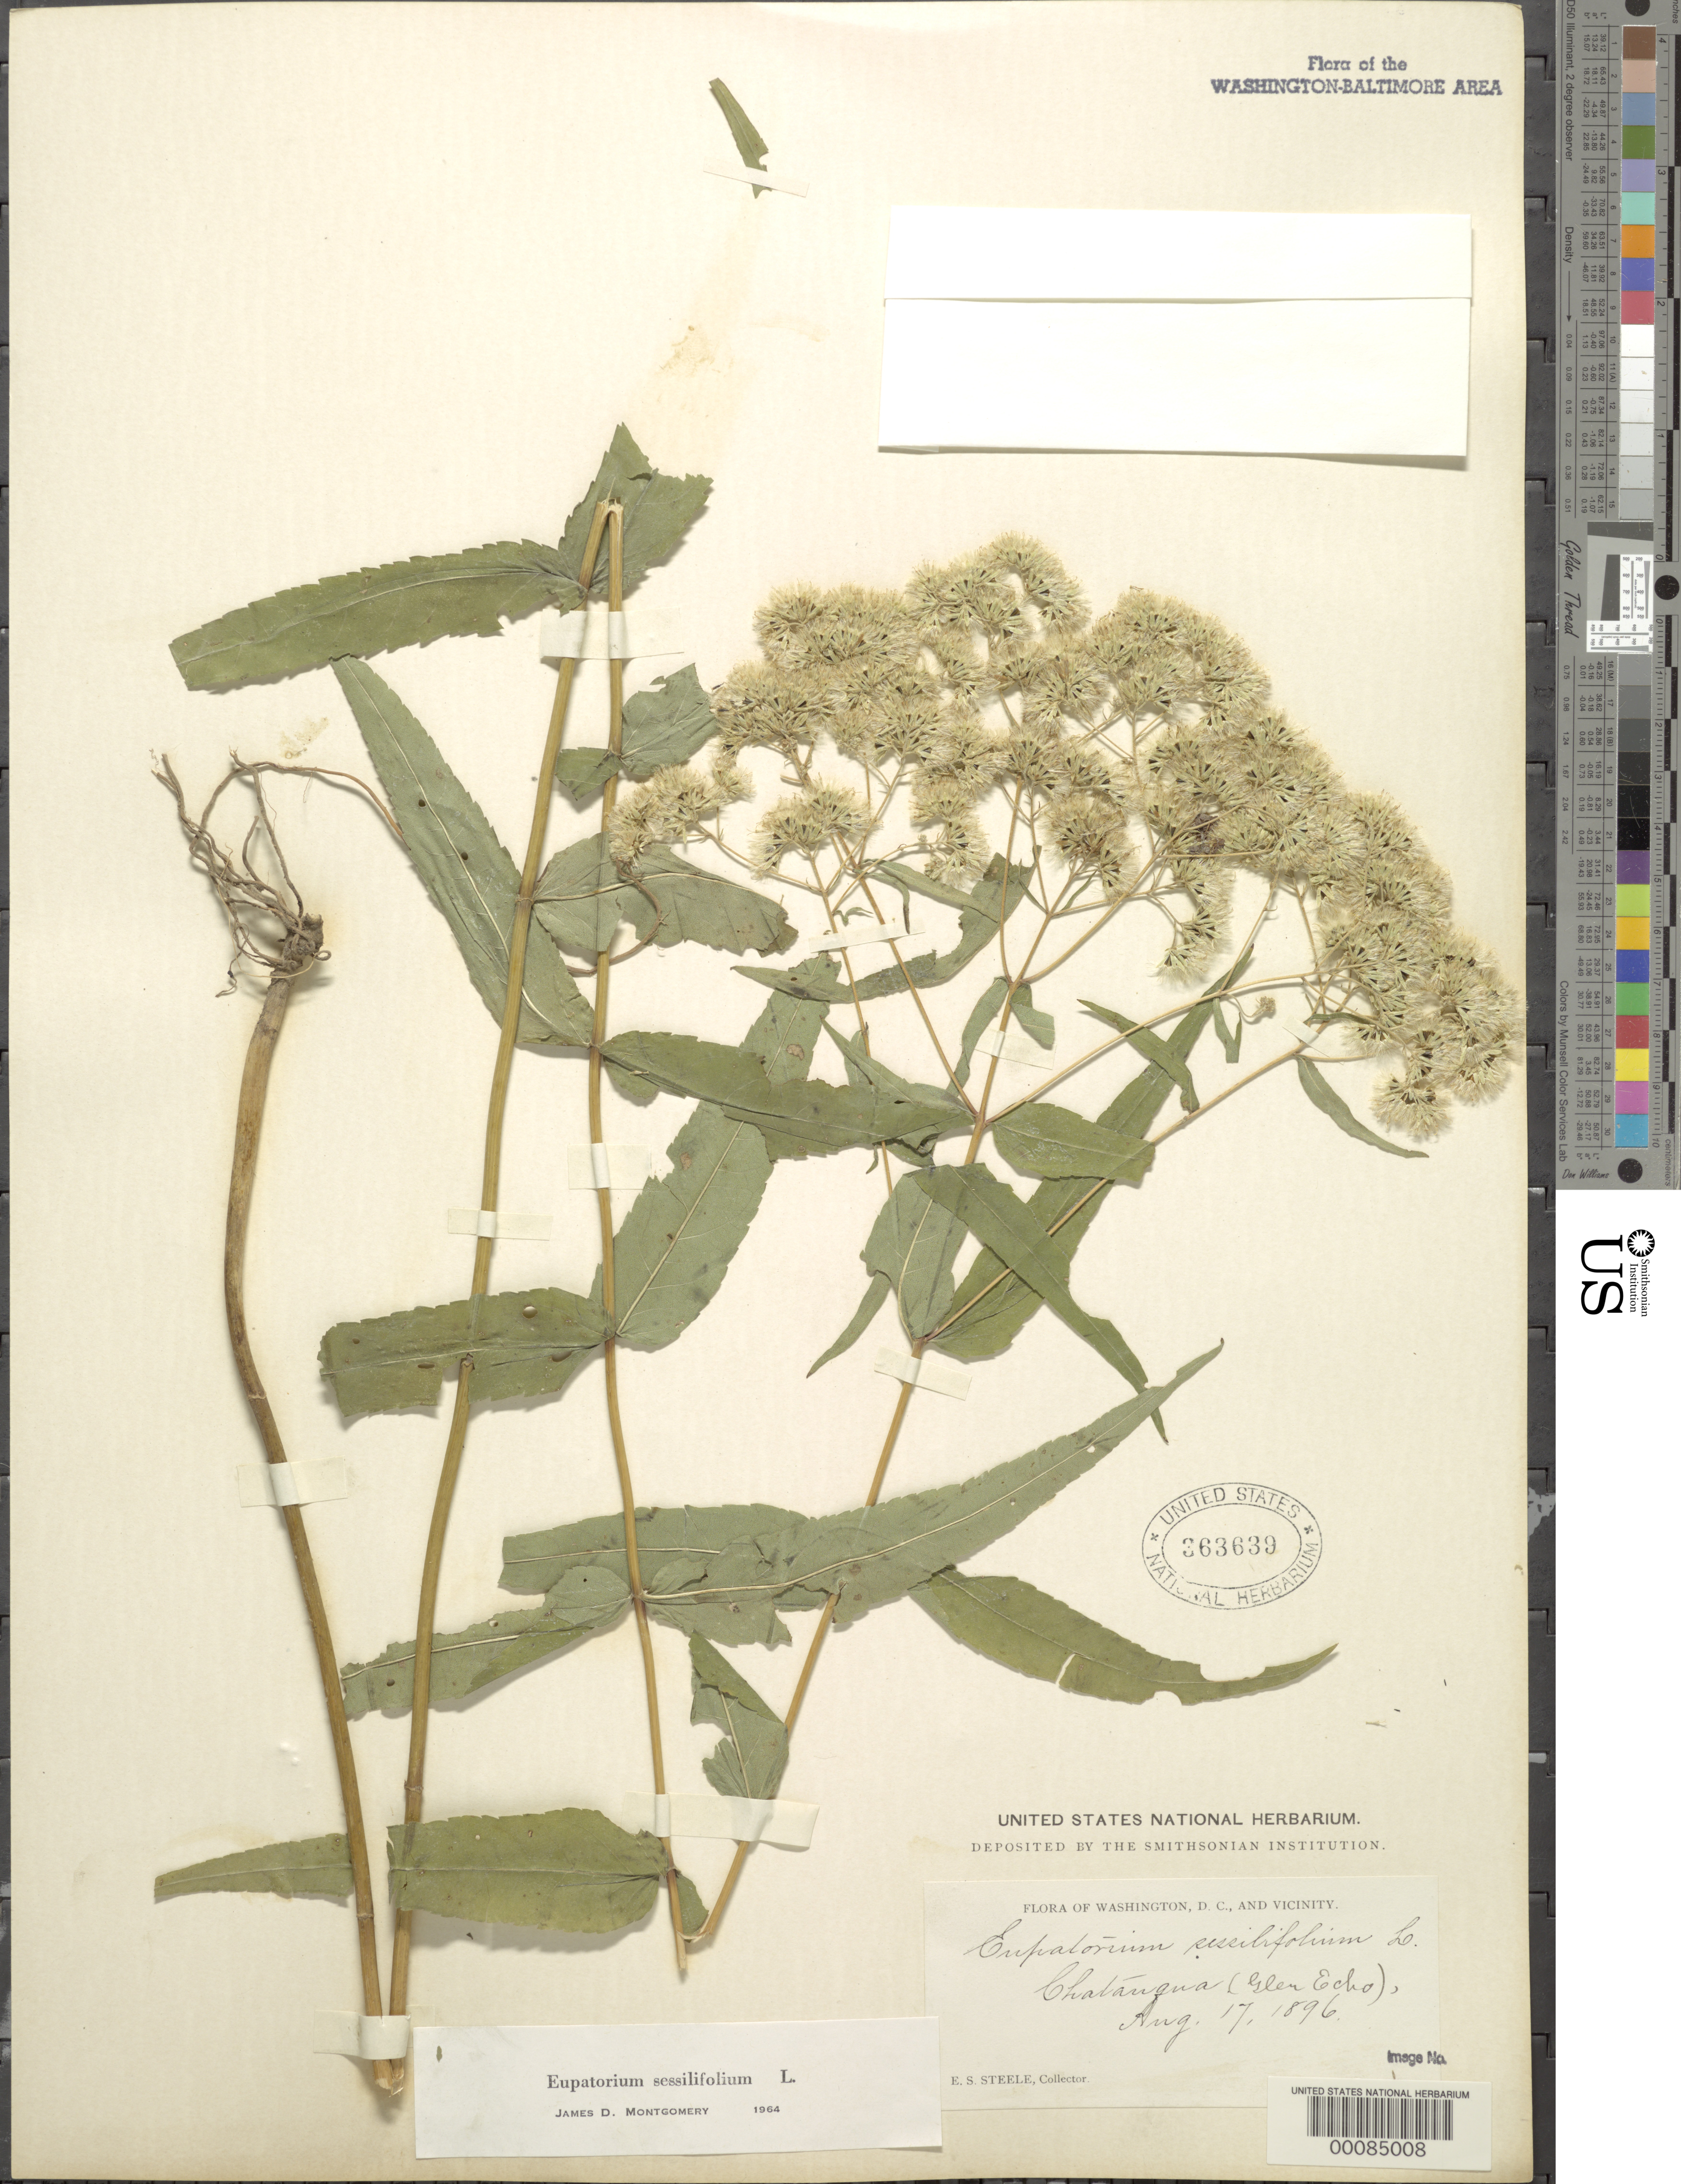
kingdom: Plantae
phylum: Tracheophyta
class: Magnoliopsida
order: Asterales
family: Asteraceae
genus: Eupatorium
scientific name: Eupatorium sessilifolium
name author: L.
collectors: E. Steele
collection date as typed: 17 Aug 1896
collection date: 1896-08-17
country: United States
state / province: Maryland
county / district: Montgomery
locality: Glen Echo C. & O. Canal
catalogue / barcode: US 363639